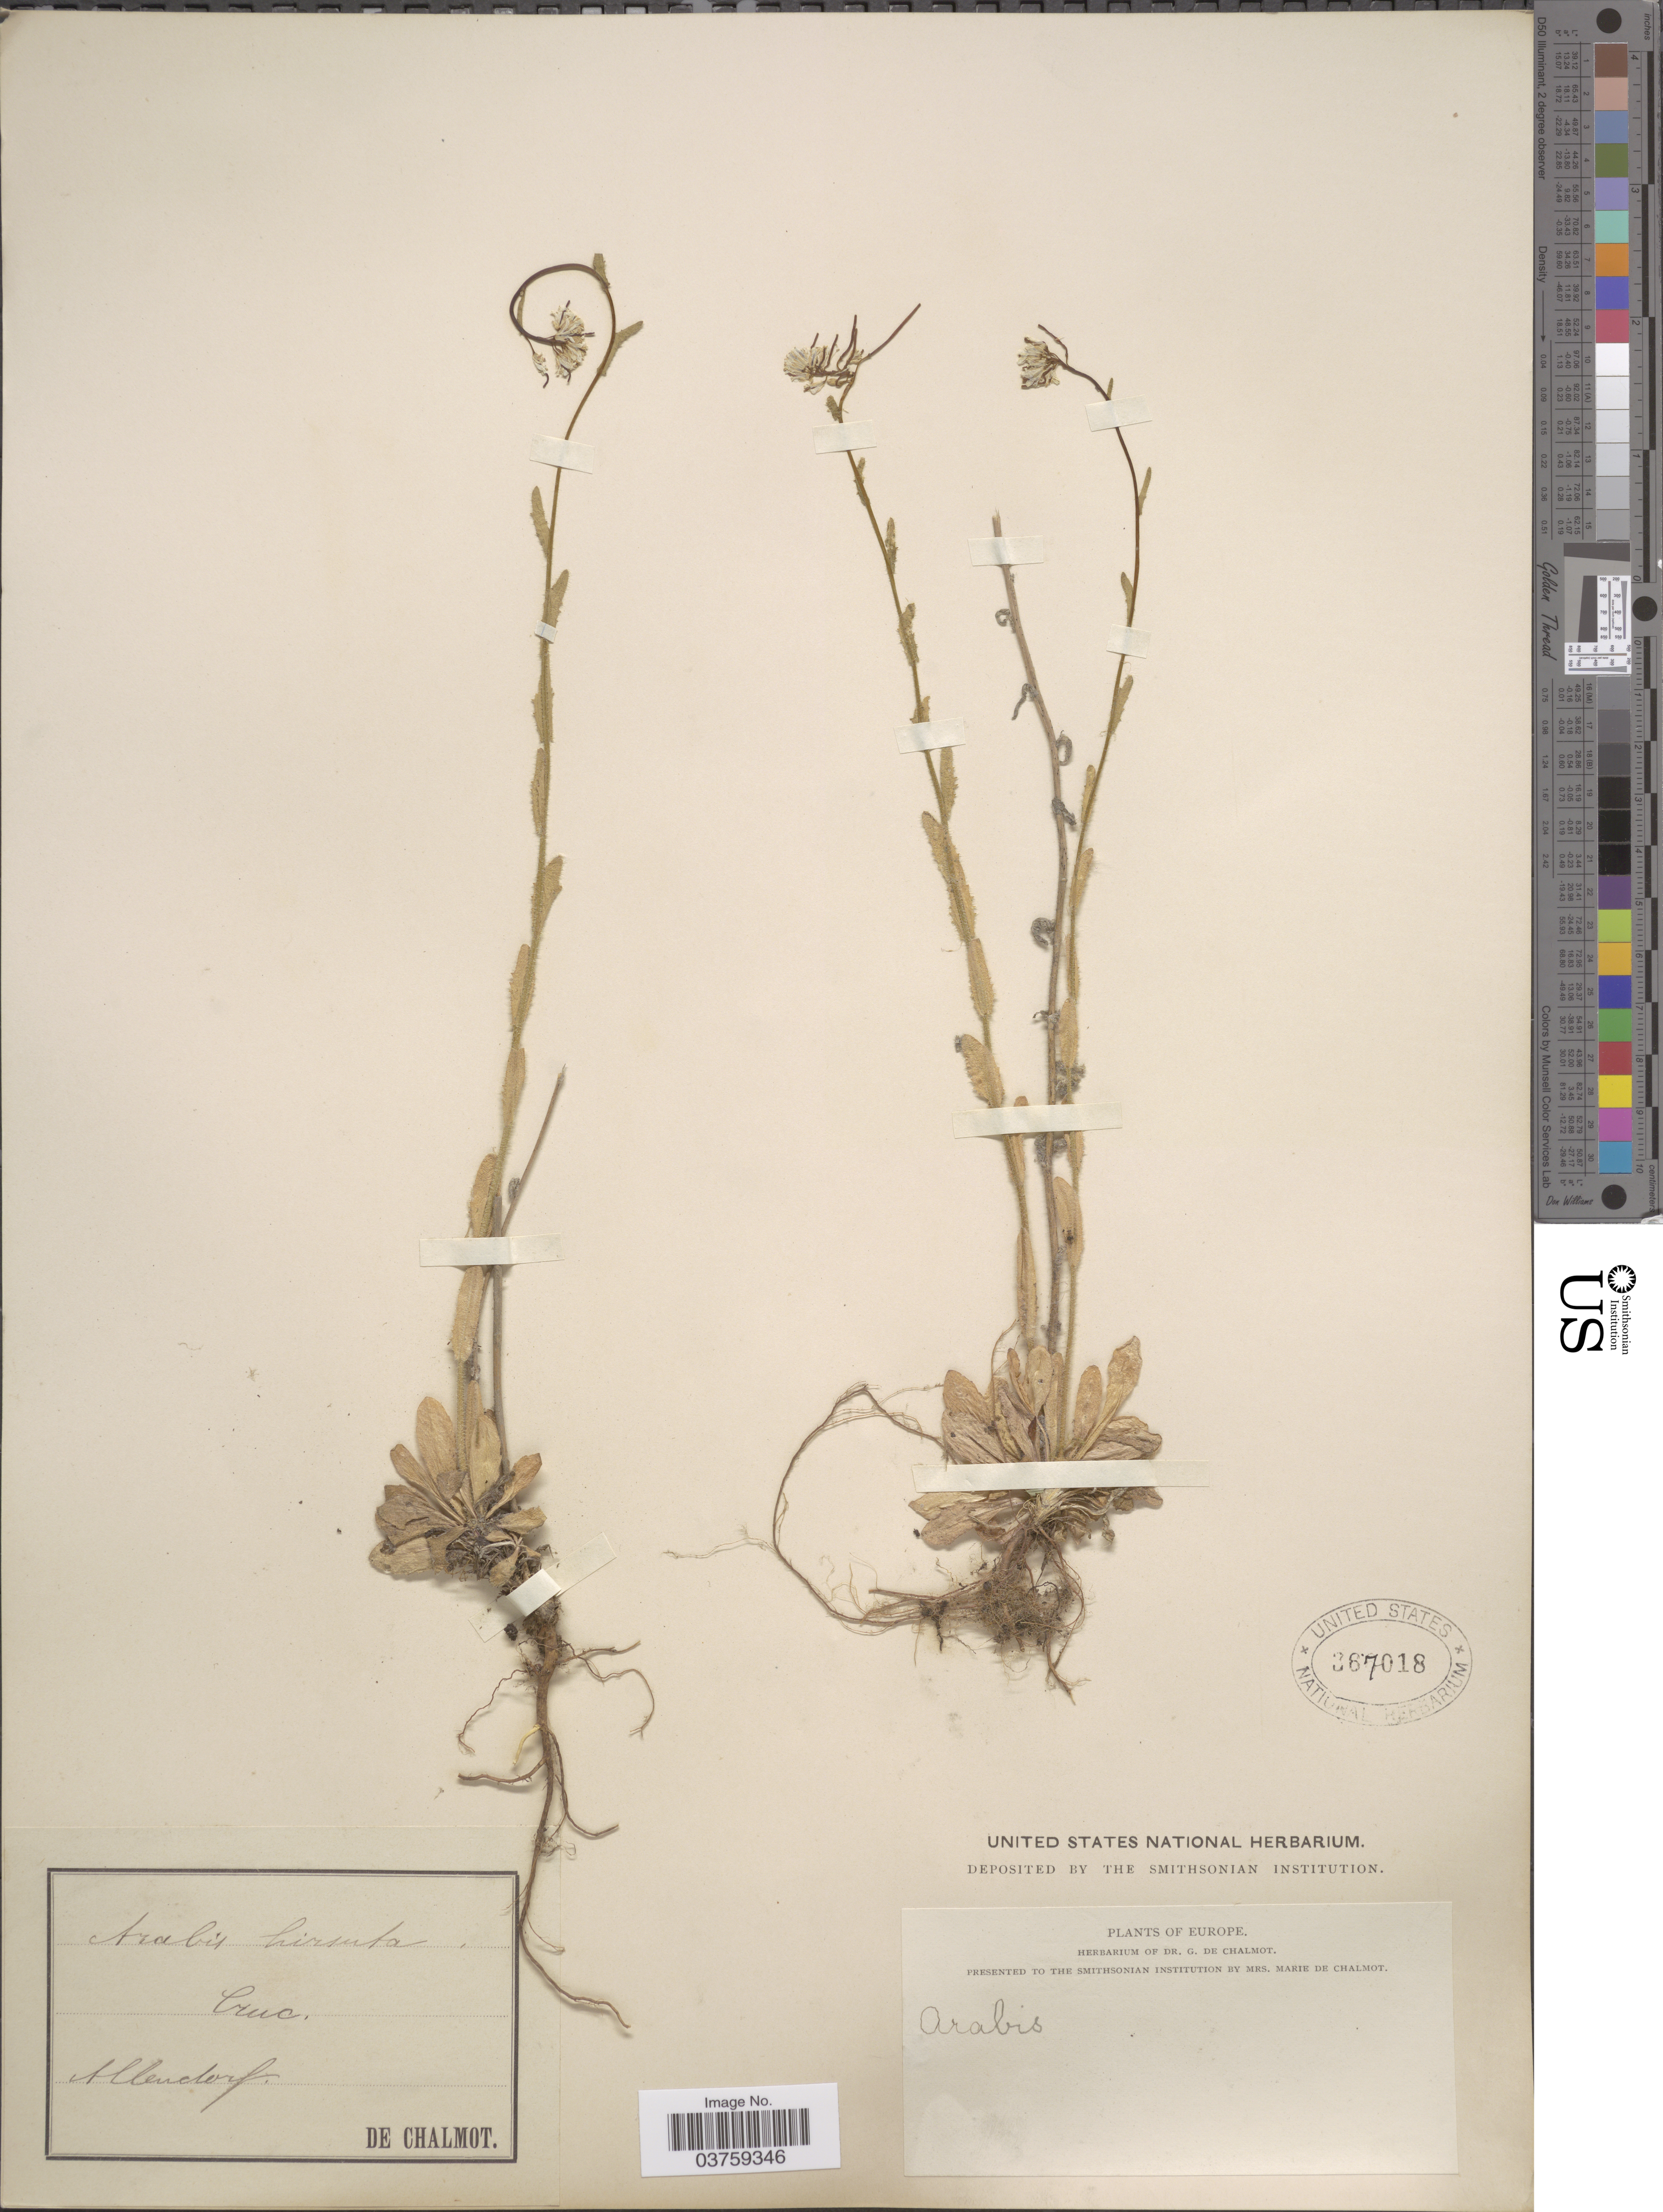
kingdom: Plantae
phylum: Tracheophyta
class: Magnoliopsida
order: Brassicales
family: Brassicaceae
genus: Arabis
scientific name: Arabis hirsuta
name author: (L.) Scop.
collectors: G. de Chalmot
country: Germany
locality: Europe, Allendorf.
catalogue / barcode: US 367018